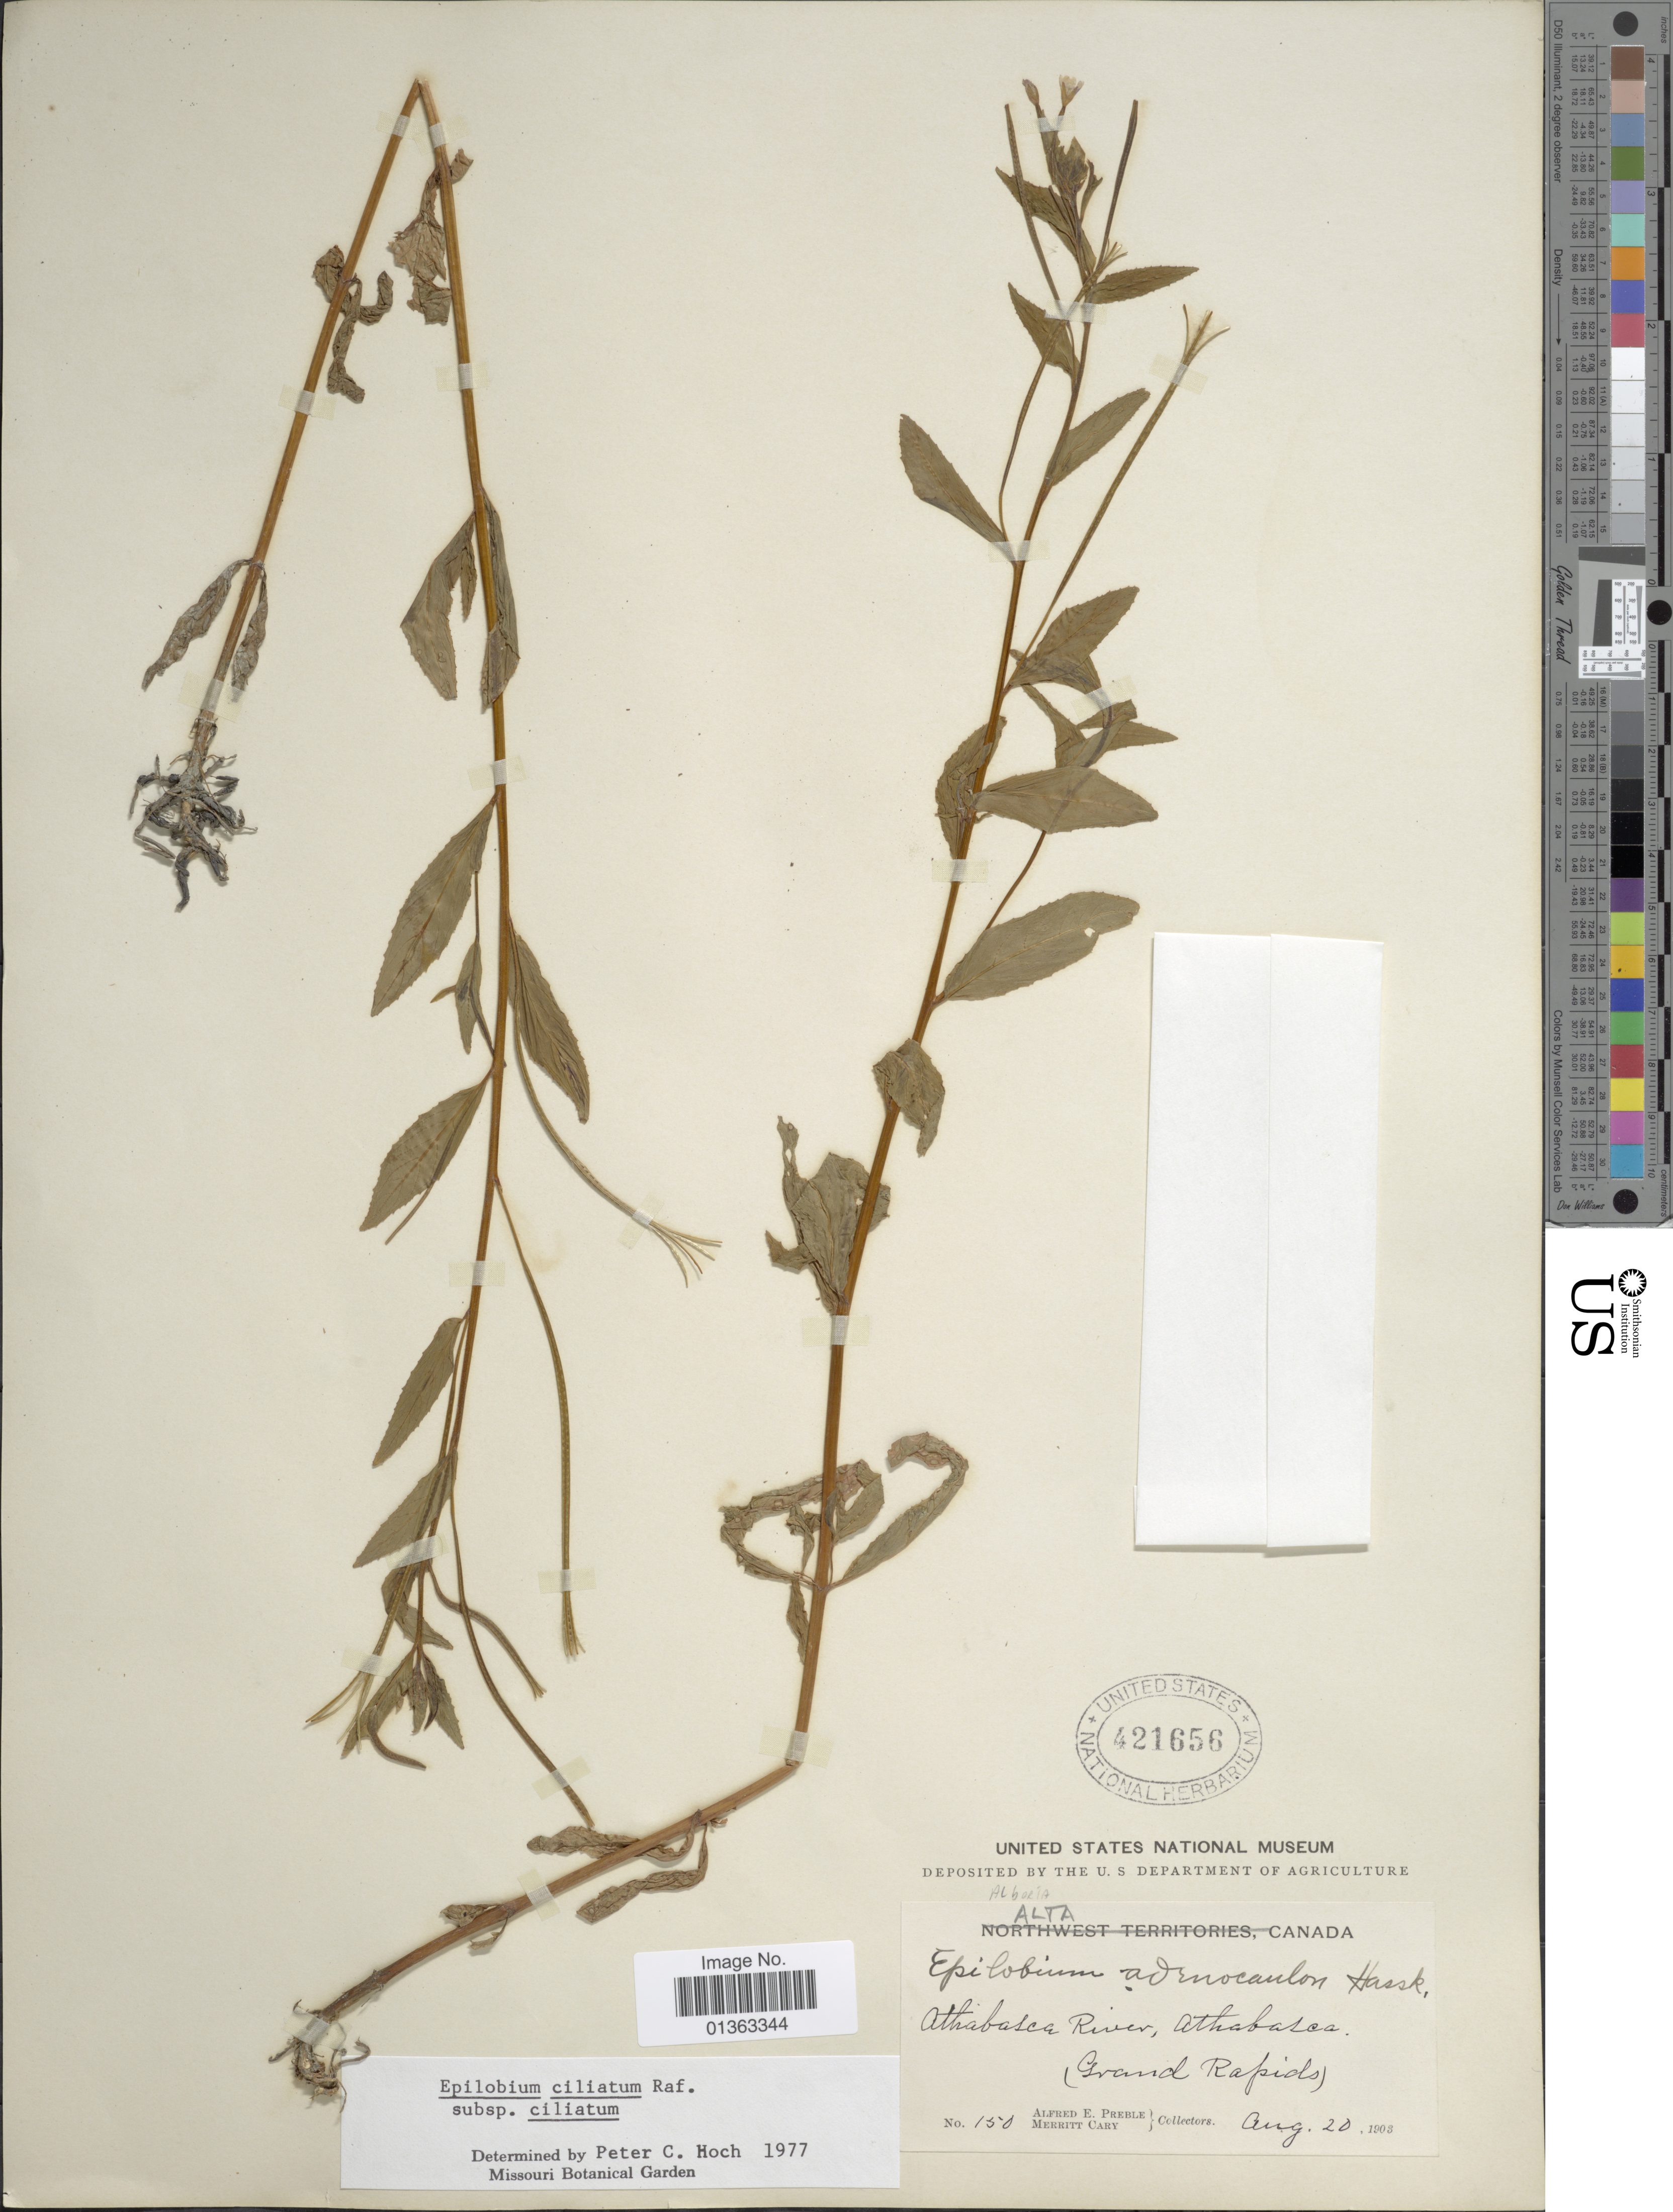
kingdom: Plantae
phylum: Tracheophyta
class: Magnoliopsida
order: Myrtales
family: Onagraceae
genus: Epilobium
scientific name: Epilobium ciliatum subsp. ciliatum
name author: Raf.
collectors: A. Preble & M. Cary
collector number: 150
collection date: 1903-08-20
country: Canada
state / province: Alberta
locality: Alta. Athabasca River, Athabasca (Grand Rapids).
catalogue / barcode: US 421656